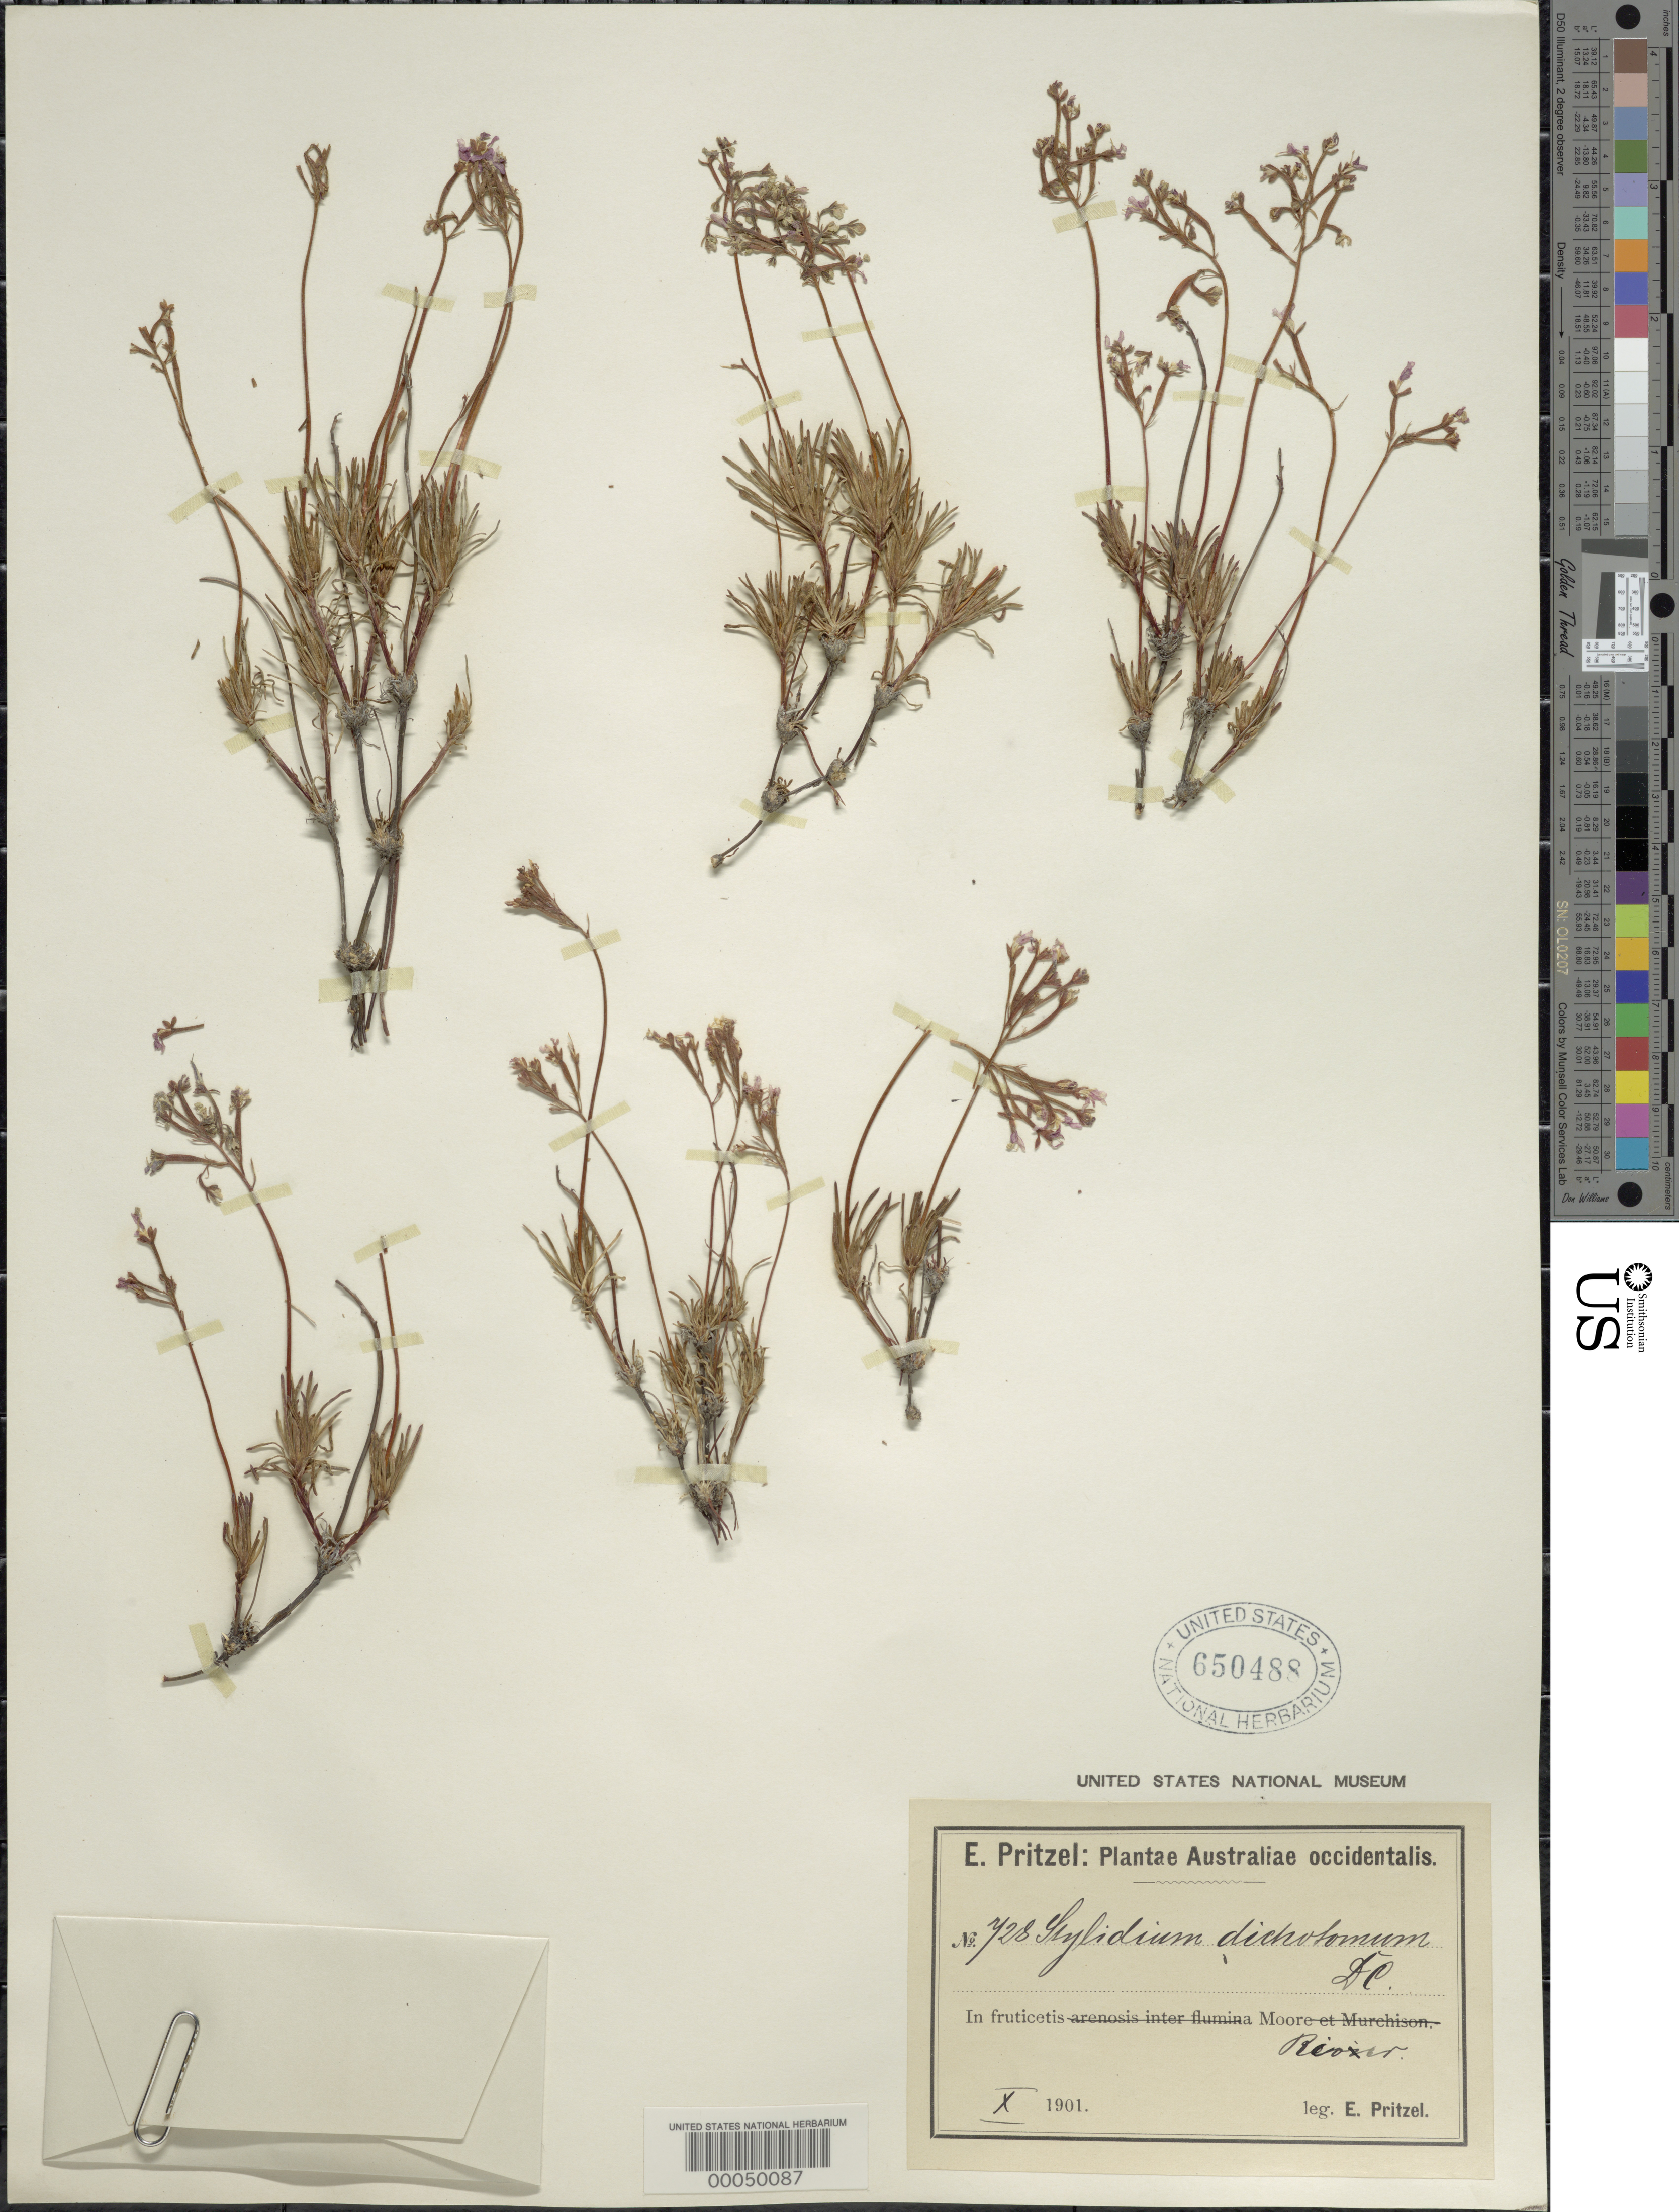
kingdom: Plantae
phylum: Tracheophyta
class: Magnoliopsida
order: Asterales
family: Stylidiaceae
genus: Stylidium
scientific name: Stylidium dichotomum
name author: DC.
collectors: E. G. Pritzel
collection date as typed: Oct 1901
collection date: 1901-10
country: Australia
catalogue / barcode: US 650488